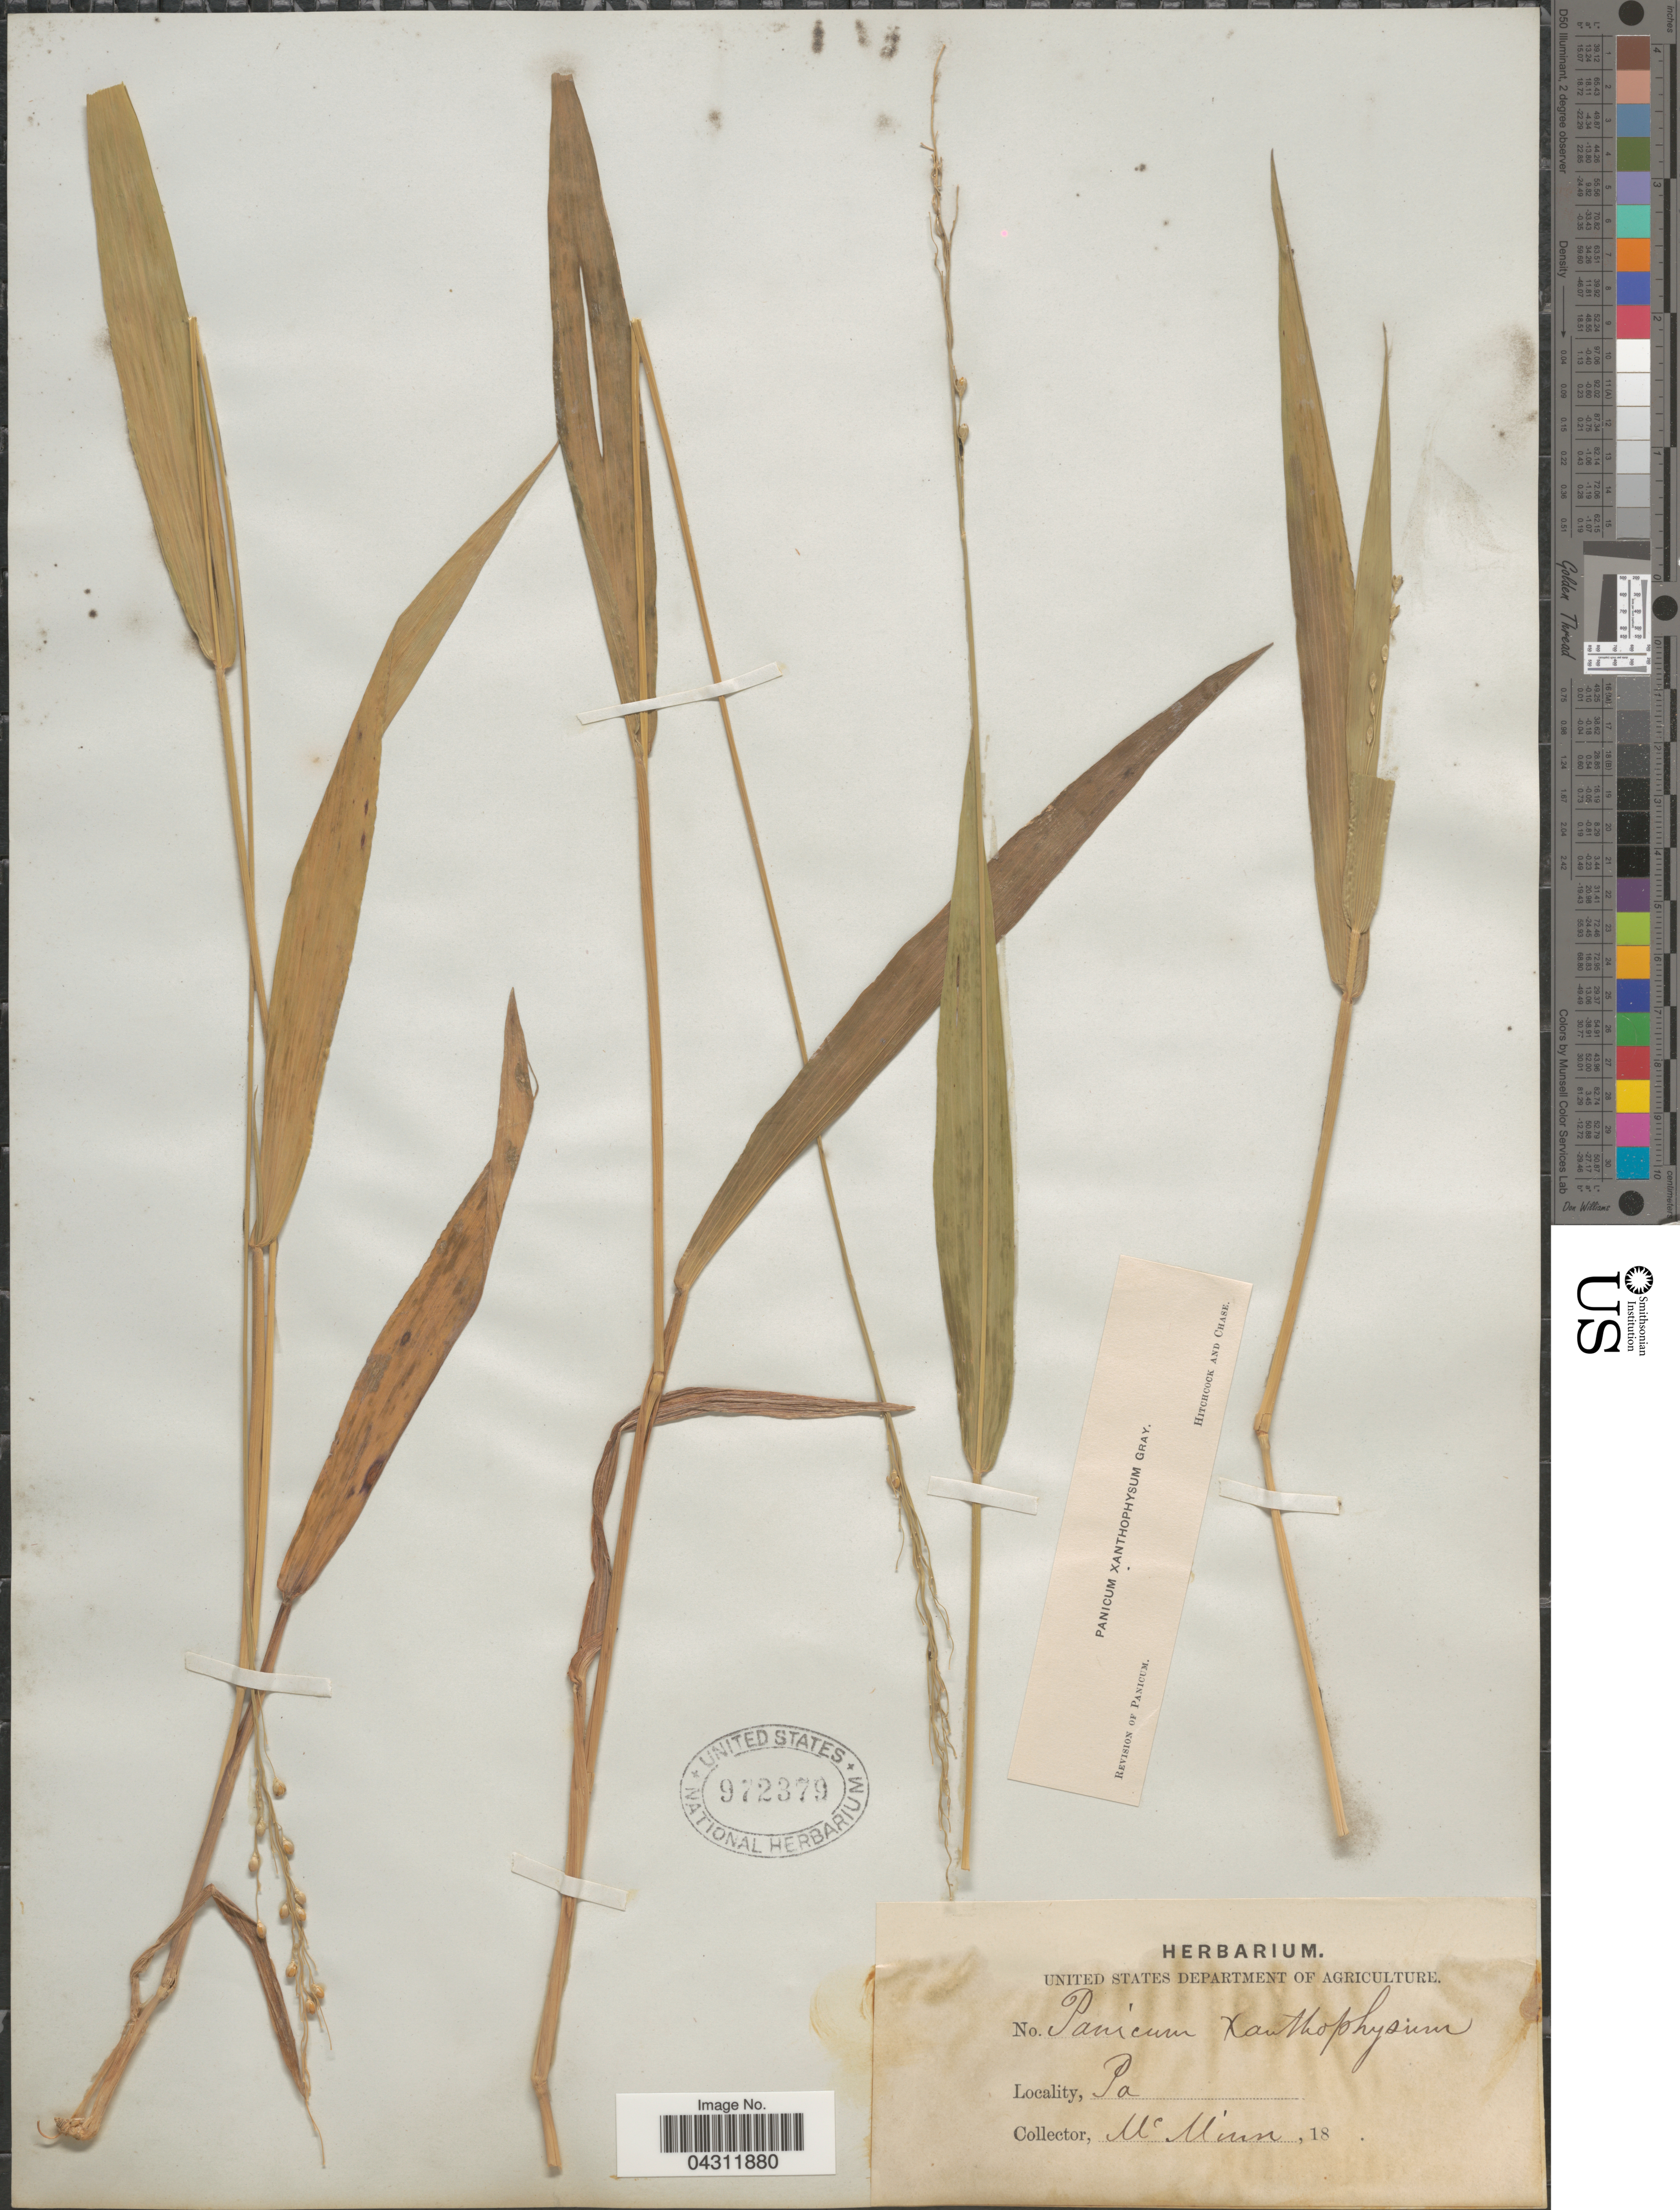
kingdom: Plantae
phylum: Tracheophyta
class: Liliopsida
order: Poales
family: Poaceae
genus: Dichanthelium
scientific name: Dichanthelium xanthophysum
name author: (A. Gray) Freckmann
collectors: McMinn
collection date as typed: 18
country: United States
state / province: Pennsylvania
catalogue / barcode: US 972379